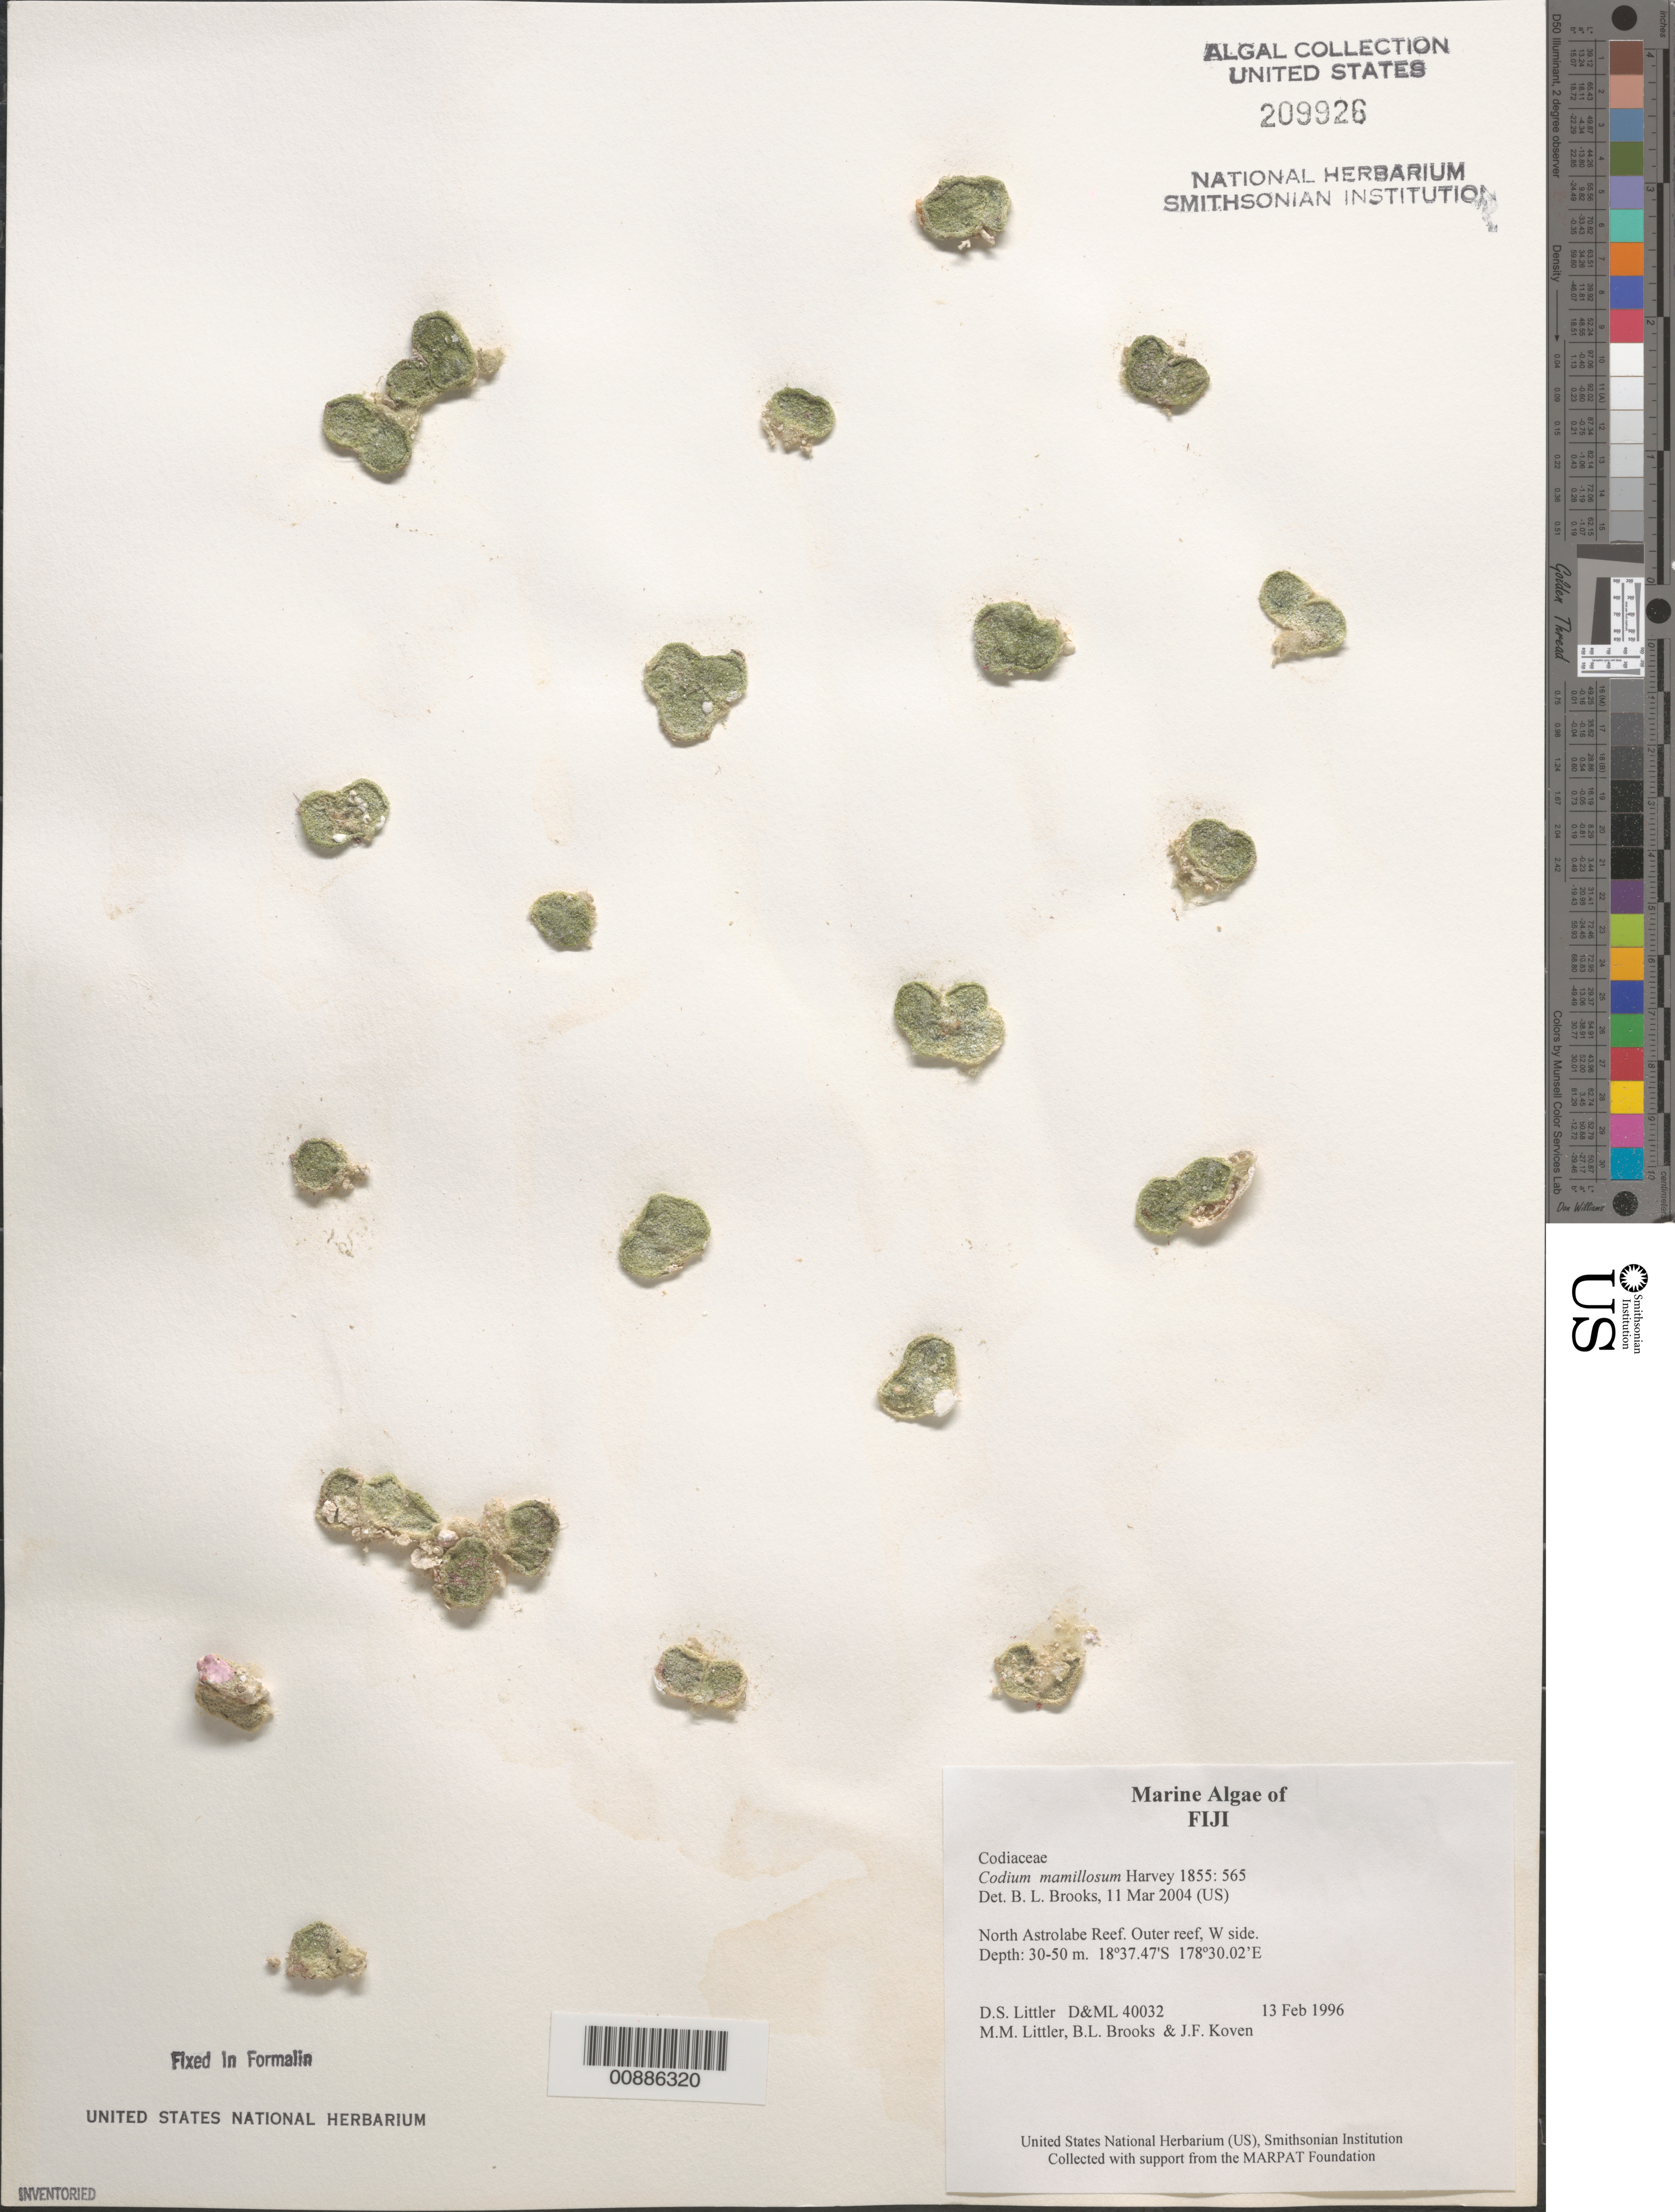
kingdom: Plantae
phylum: Chlorophyta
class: Ulvophyceae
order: Bryopsidales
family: Codiaceae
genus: Codium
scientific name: Codium mamillosum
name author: Harv.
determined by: Brooks, B. L., (BOT), Smithsonian Institution - National Museum of Natural History (UNITED STATES)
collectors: D. S. Littler, M. M. Littler, B. Brooks & J. Koven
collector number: D&ML 40032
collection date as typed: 13 Feb 1996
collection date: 1996-02-13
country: Fiji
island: North Astrolabe Reef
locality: North Astrolabe Reef, outer reef, west side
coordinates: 18 37.47'S, 178 30.02'E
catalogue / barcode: US 209926